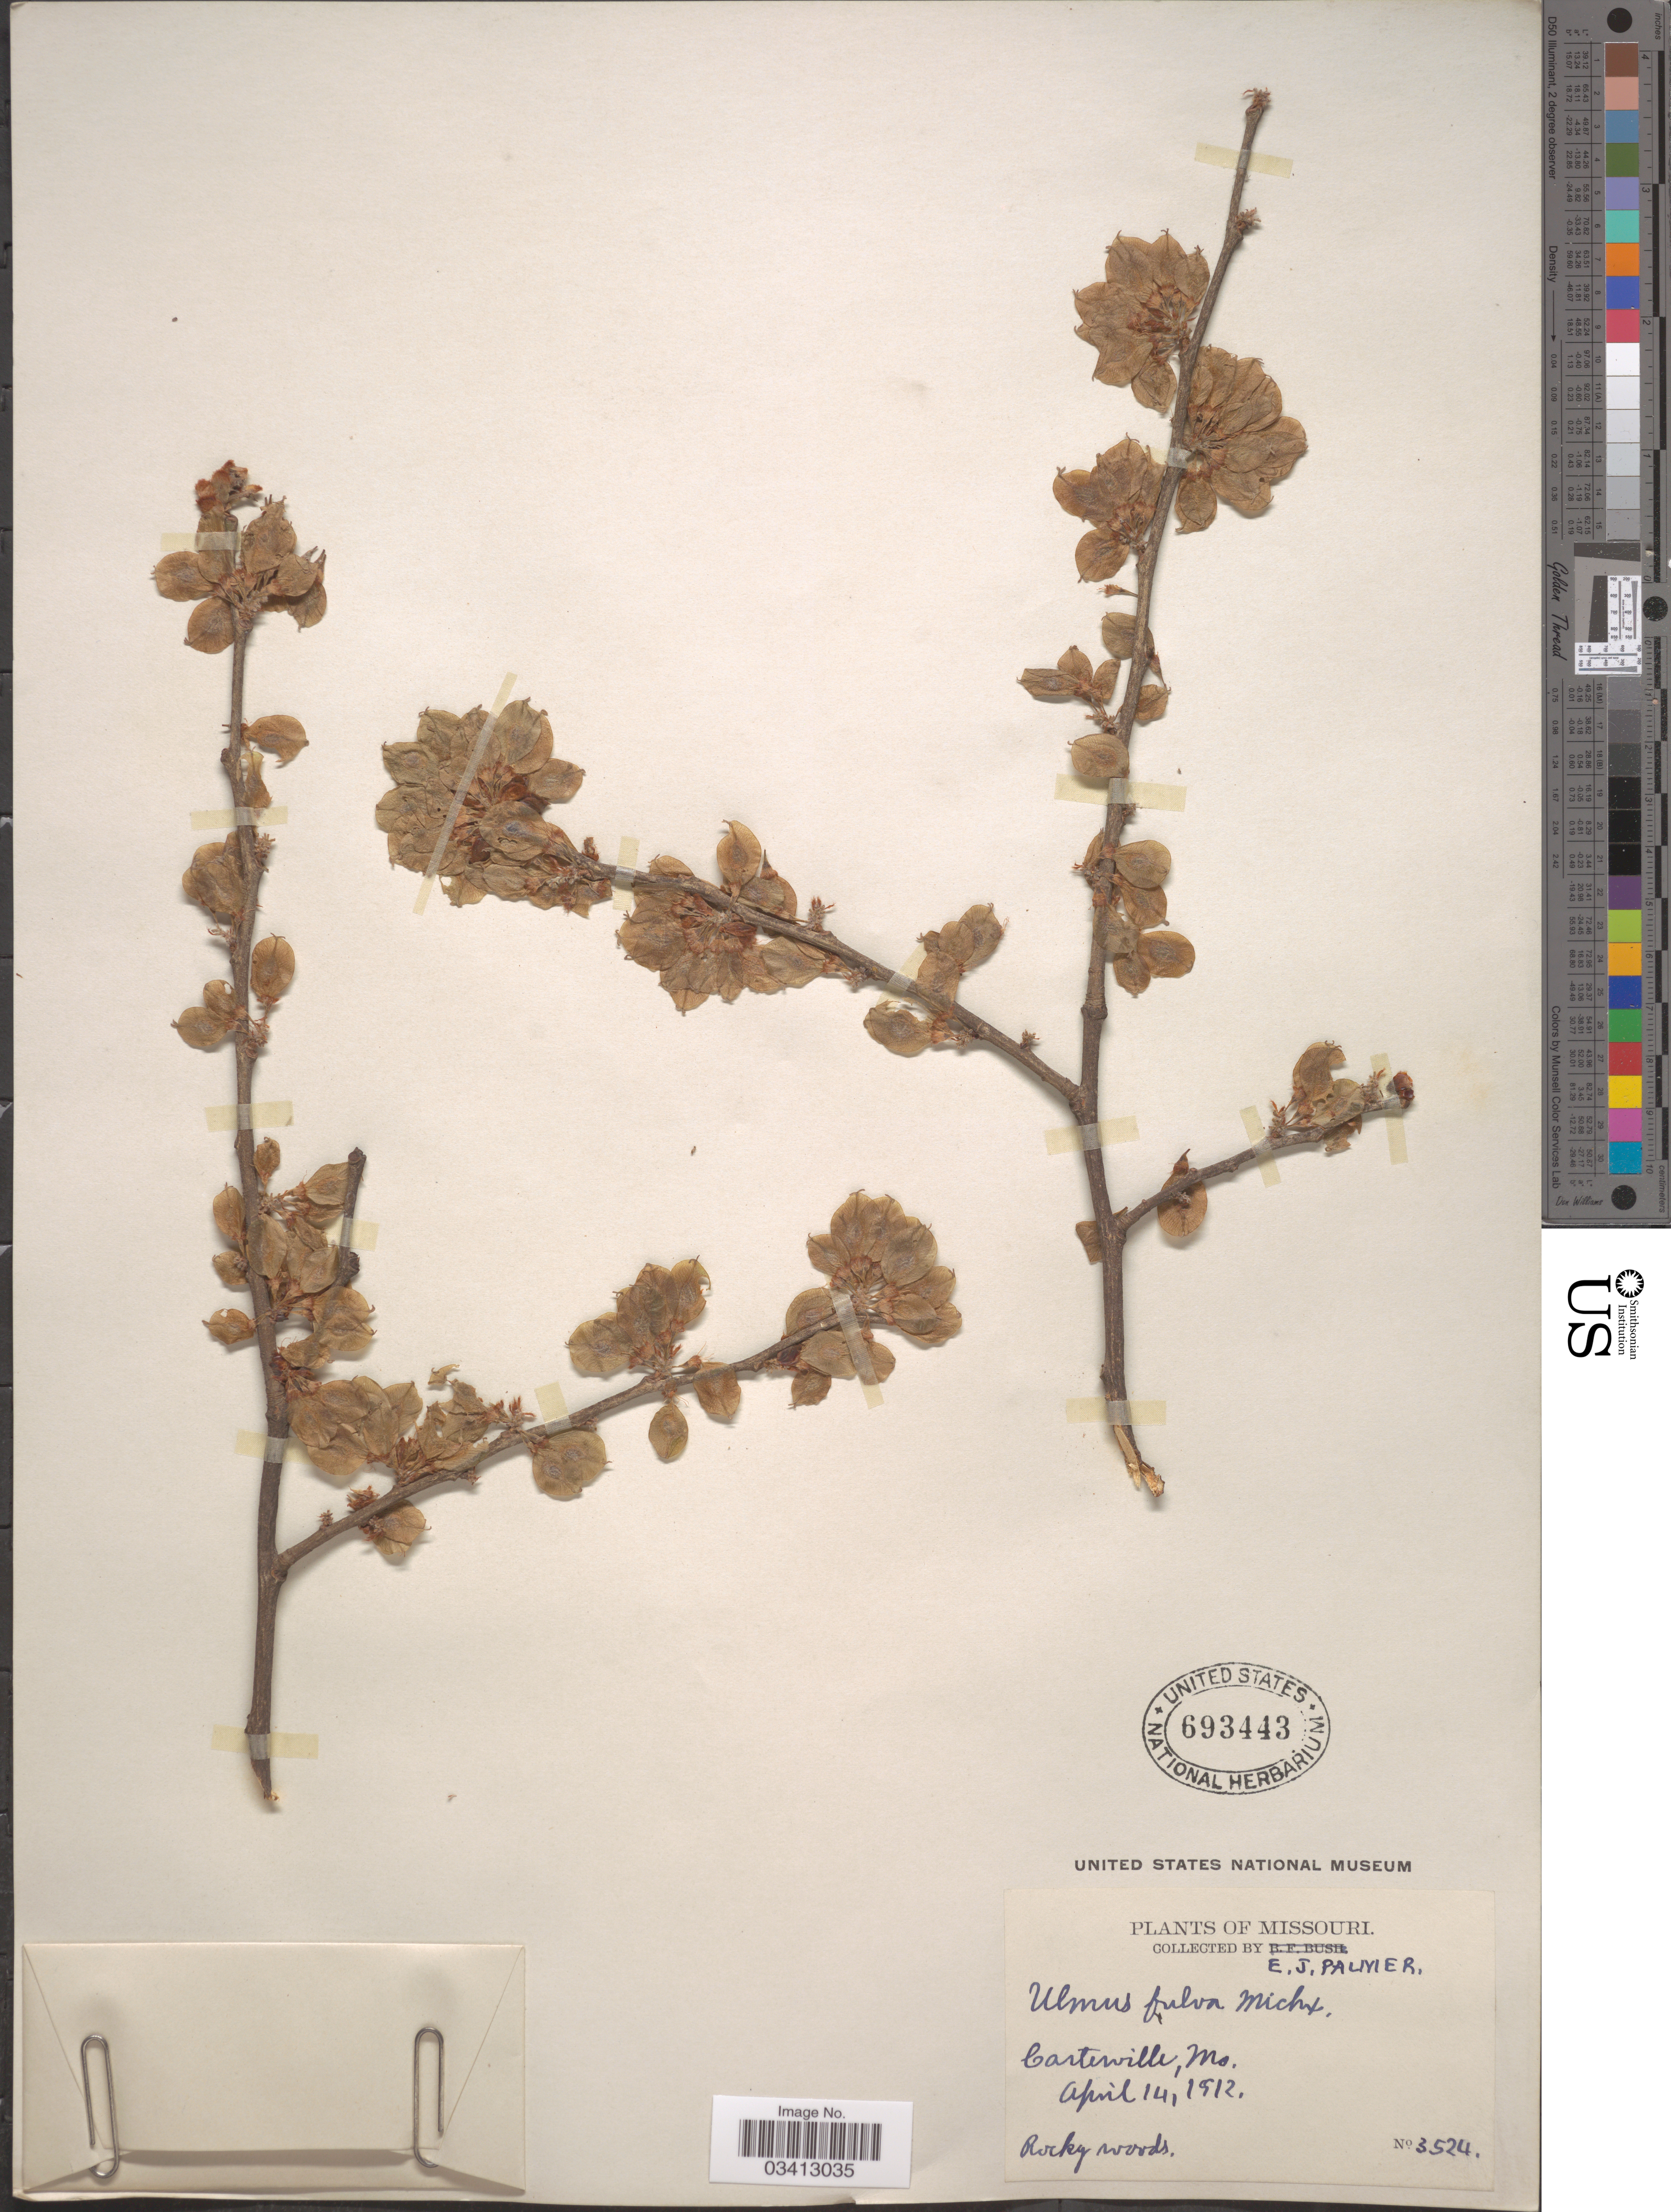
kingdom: Plantae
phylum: Tracheophyta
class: Magnoliopsida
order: Rosales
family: Ulmaceae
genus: Ulmus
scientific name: Ulmus rubra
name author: Muhl.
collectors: E. J. Palmer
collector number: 3524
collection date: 1912-04-14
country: United States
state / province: Missouri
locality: Carterville.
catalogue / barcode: US 693443